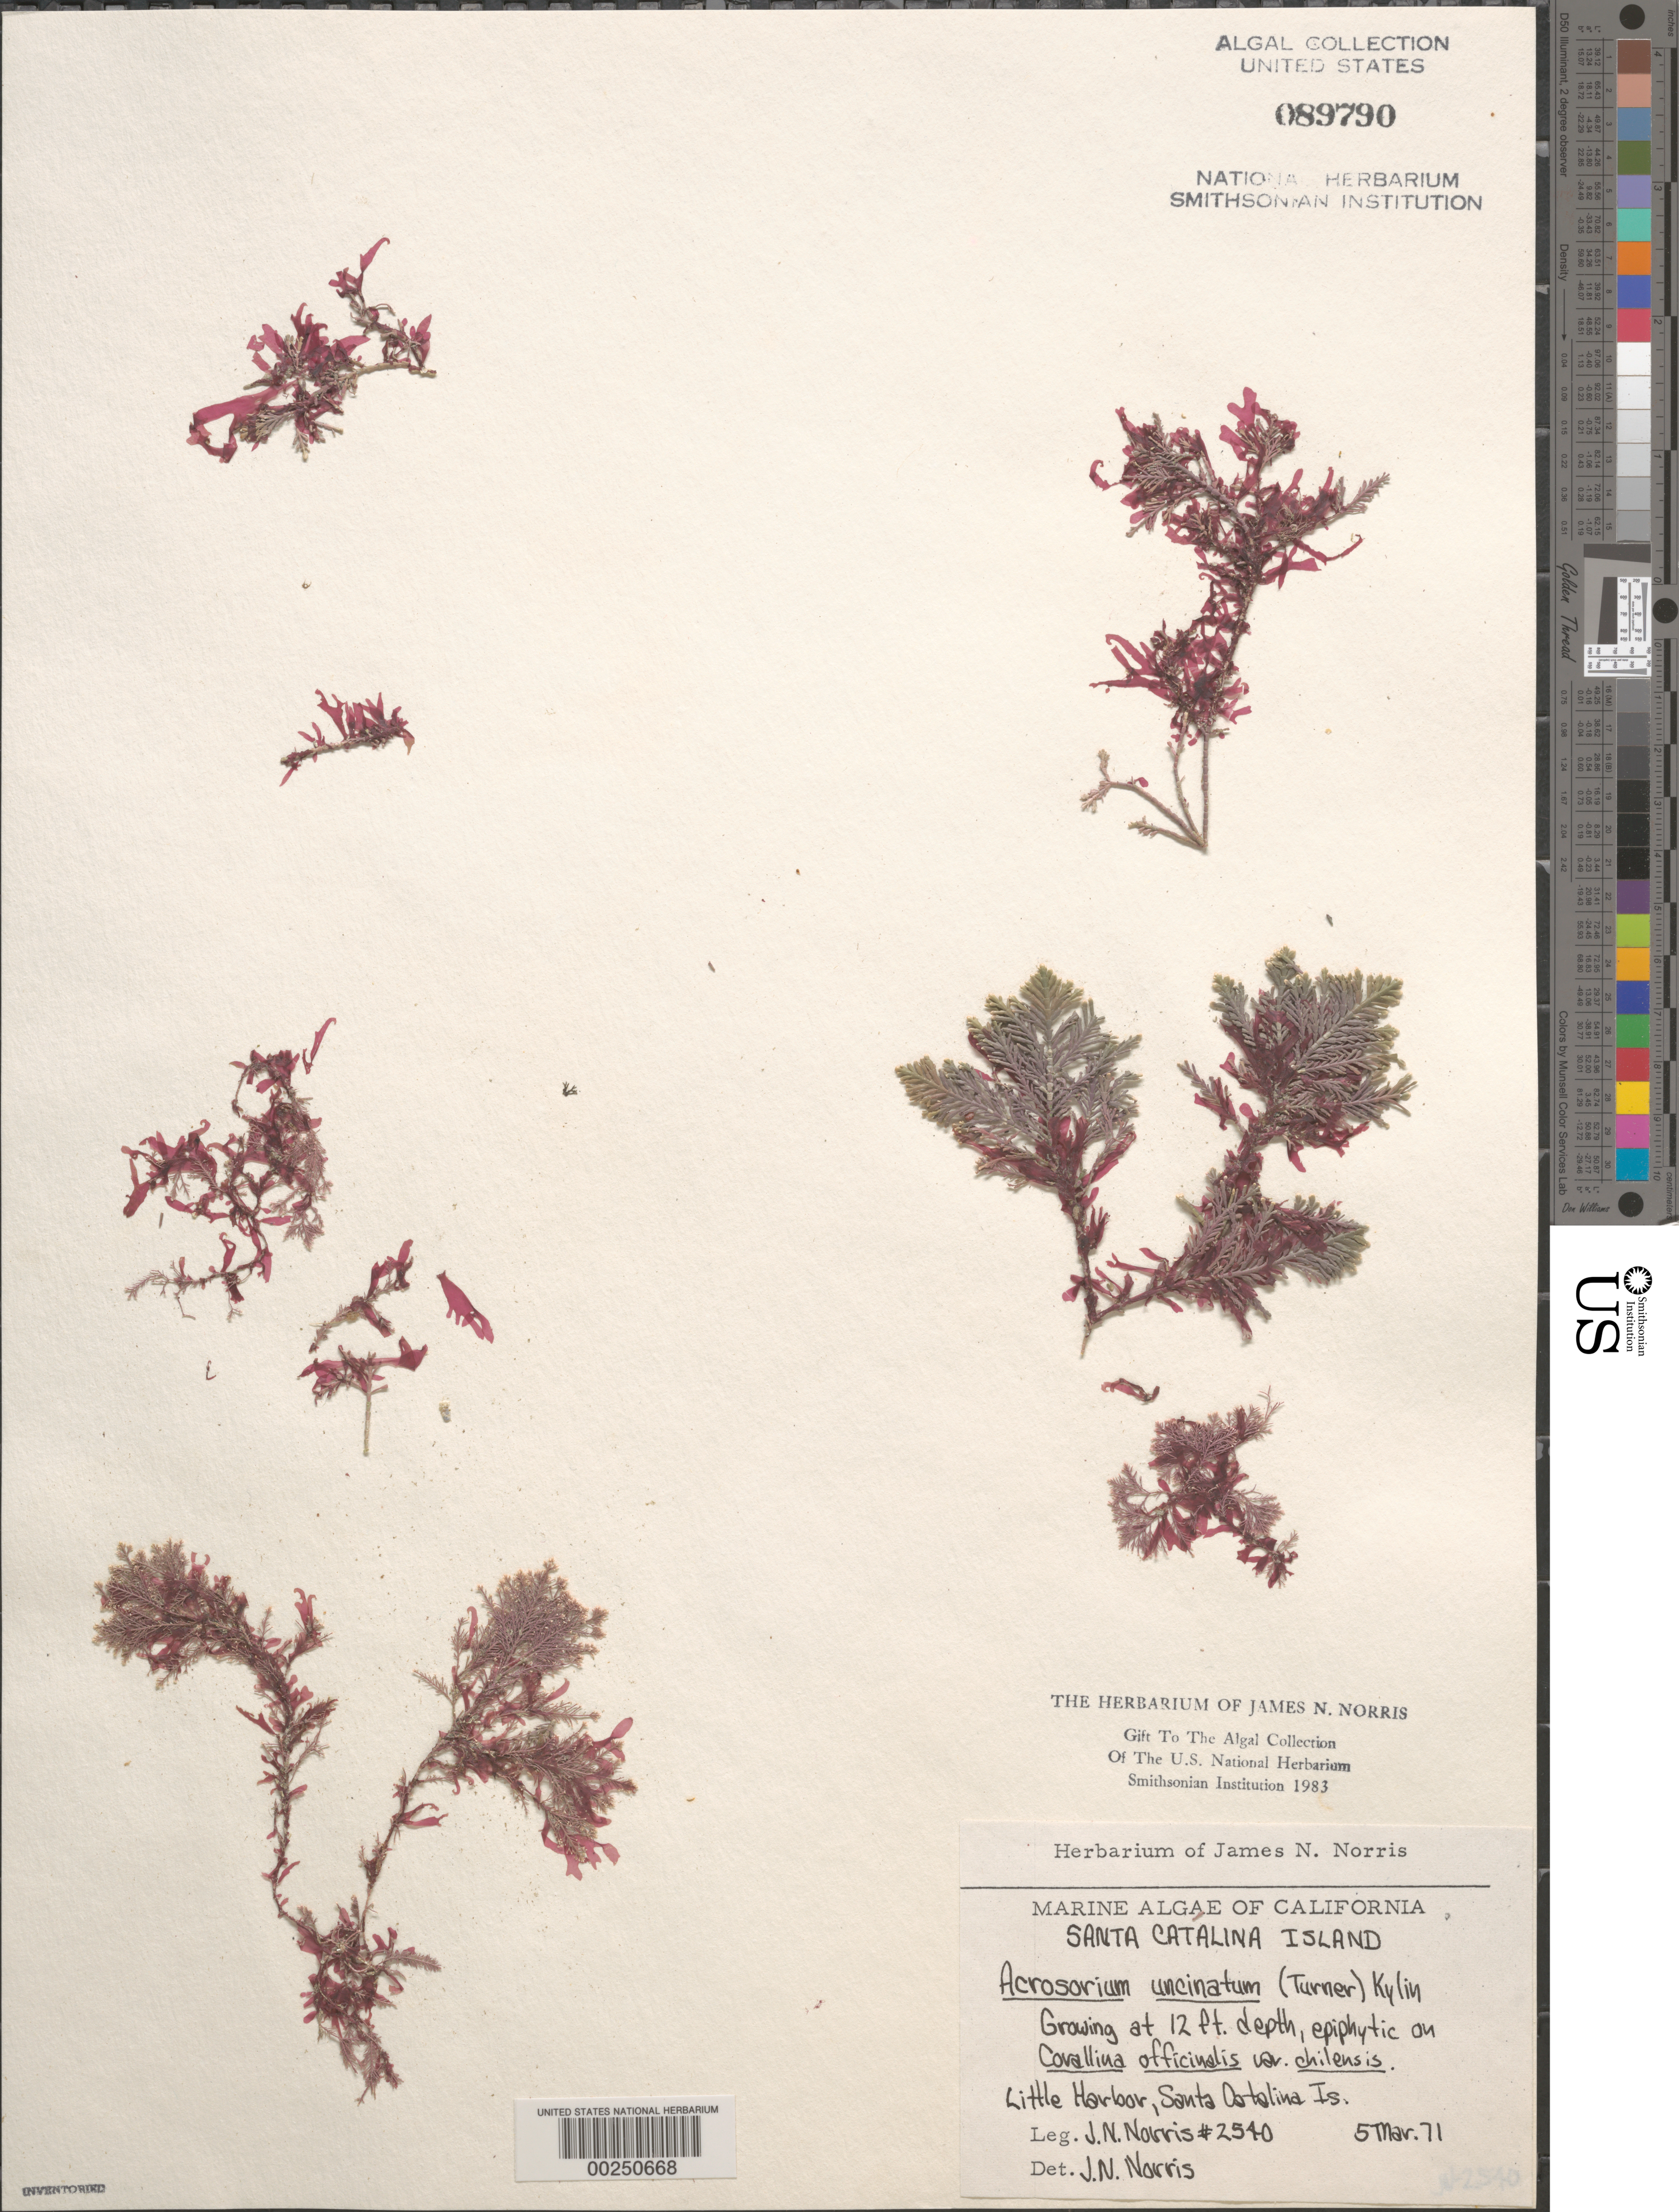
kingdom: Plantae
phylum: Rhodophyta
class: Florideophyceae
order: Ceramiales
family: Delesseriaceae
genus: Cryptopleura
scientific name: Cryptopleura ramosa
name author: (Huds.) L.M. Newton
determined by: Algae name updating Project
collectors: J. N. Norris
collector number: JN-2540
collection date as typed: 05 Mar 1971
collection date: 1971-03-05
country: United States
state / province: California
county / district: Los Angeles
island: Santa Catalina Island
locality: Little Harbor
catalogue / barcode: US 89790